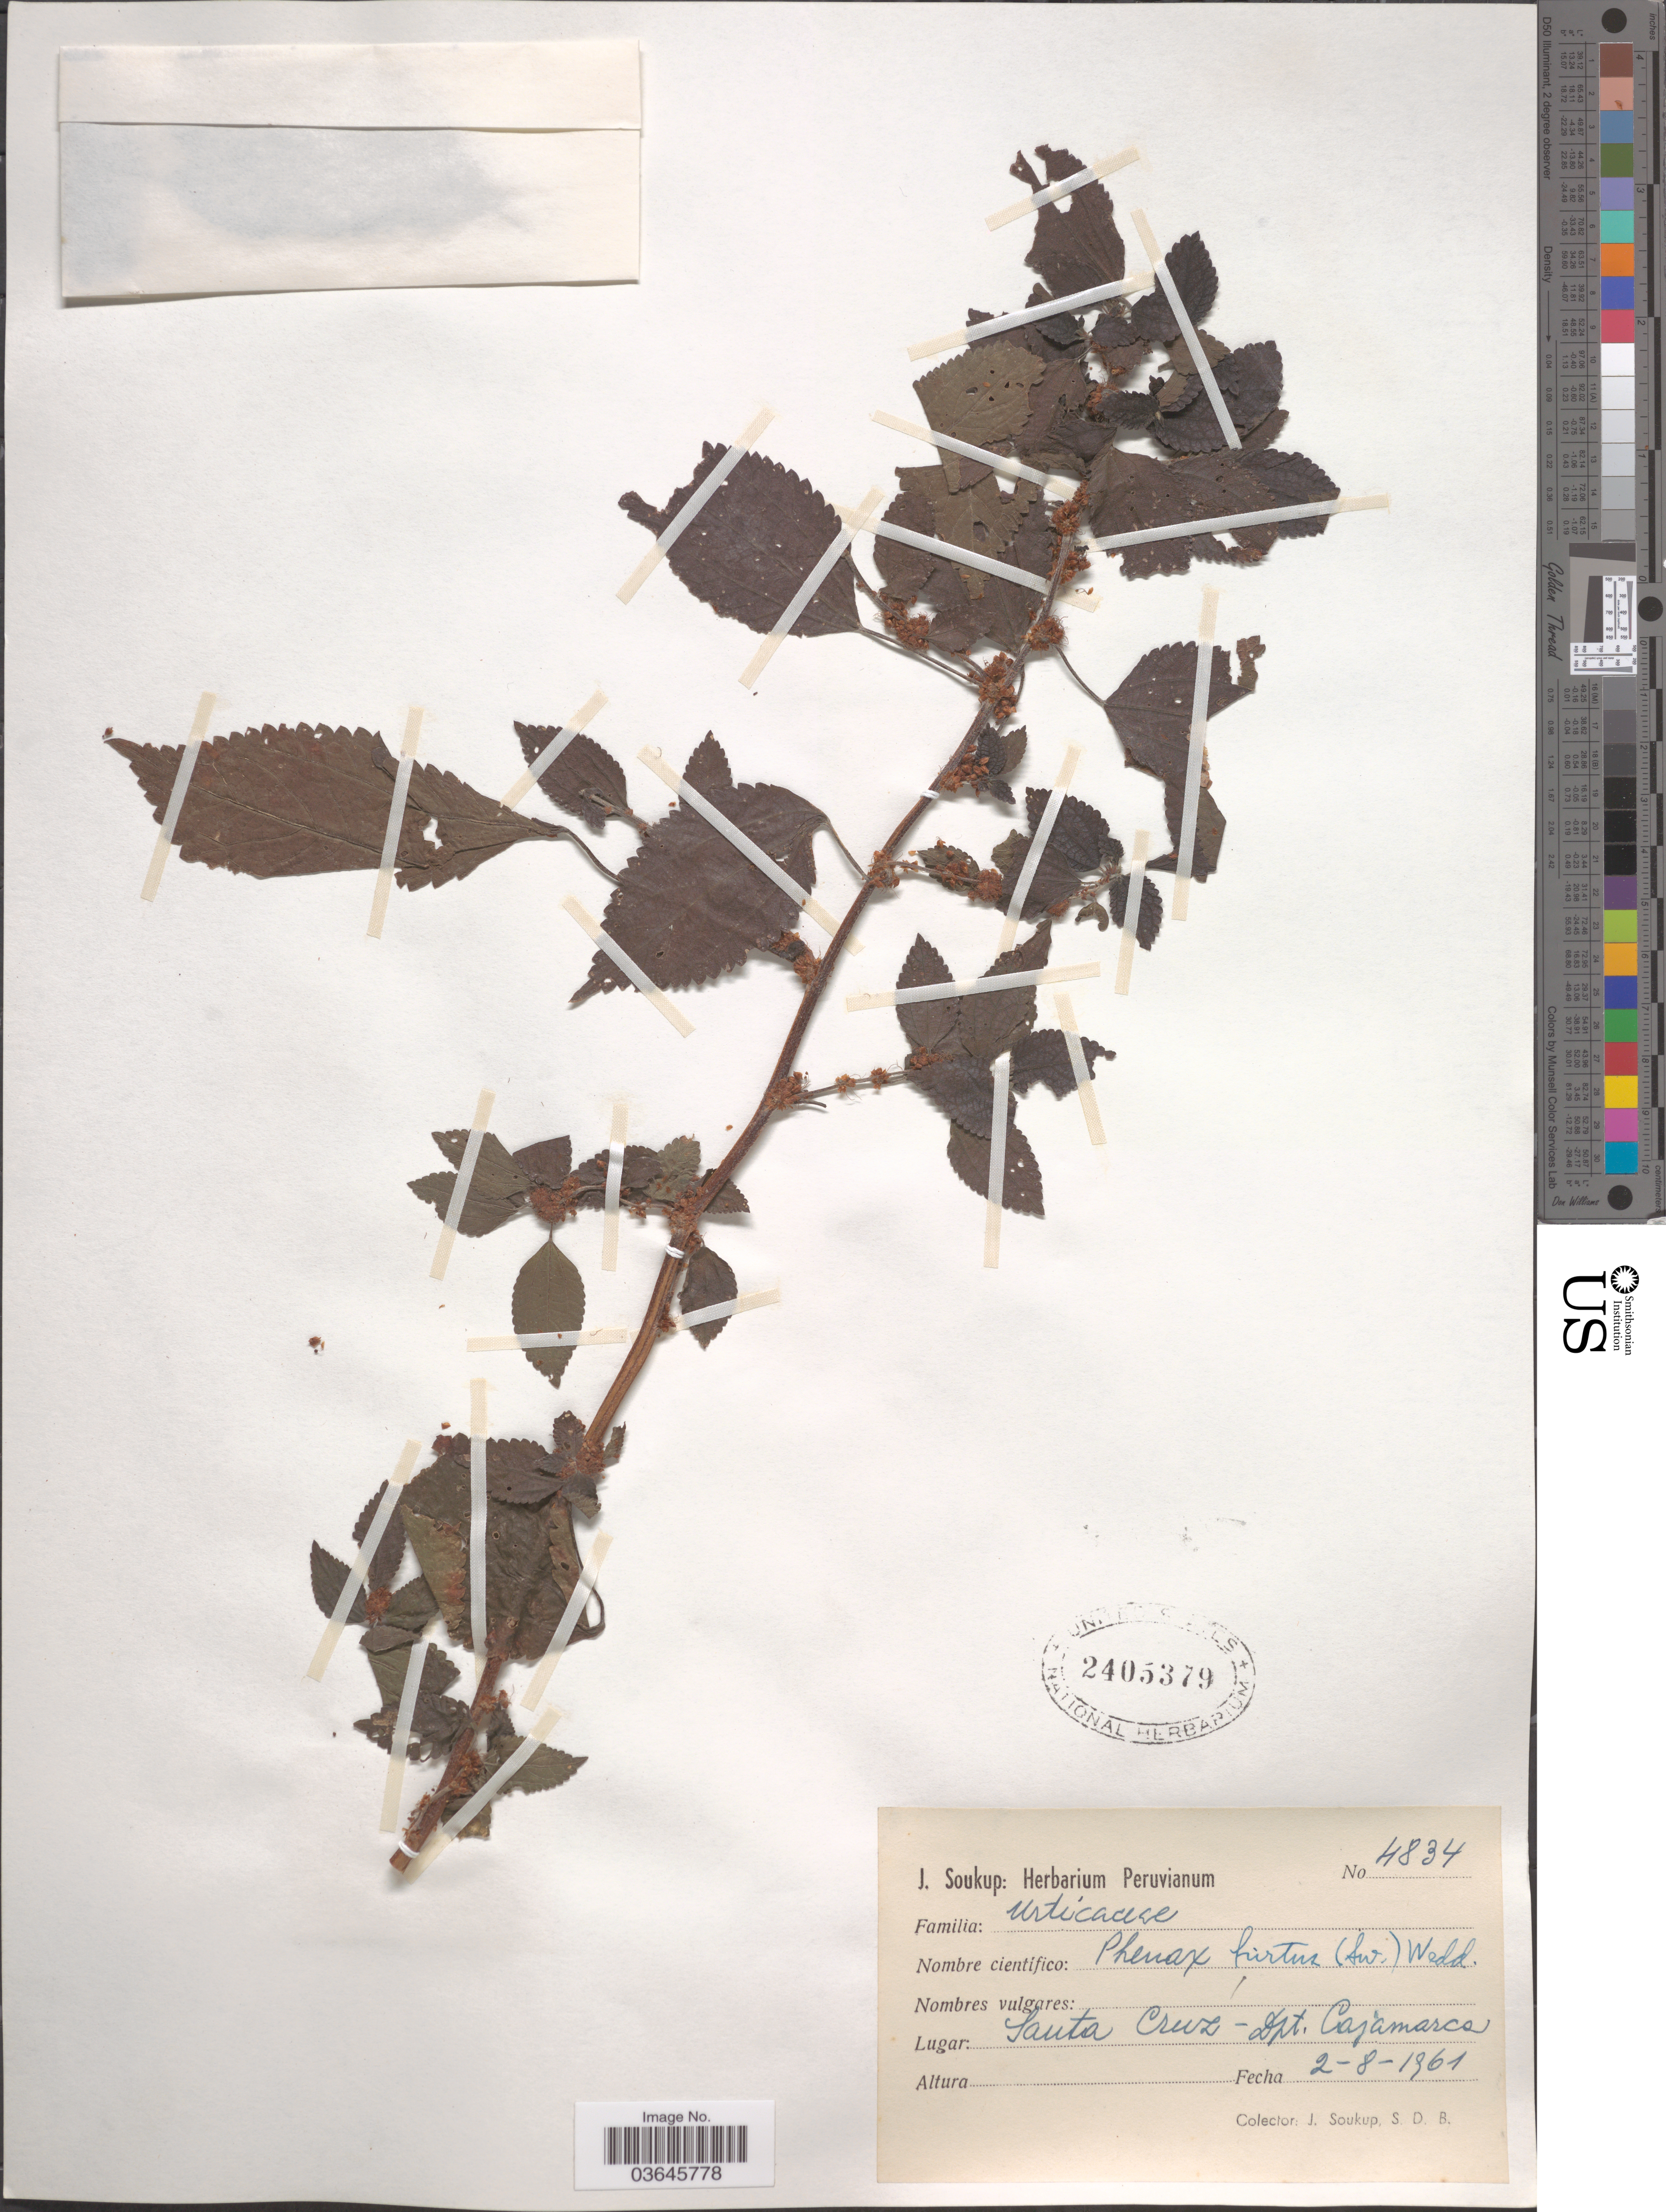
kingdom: Plantae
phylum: Tracheophyta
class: Magnoliopsida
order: Rosales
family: Urticaceae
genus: Phenax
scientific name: Phenax hirtus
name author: (Sw.) Wedd.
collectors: J. Soukup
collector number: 4834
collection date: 1961-08-02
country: Peru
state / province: Cajamarca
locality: Santa Cruz- Dpt. Cajamarca.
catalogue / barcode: US 2405379